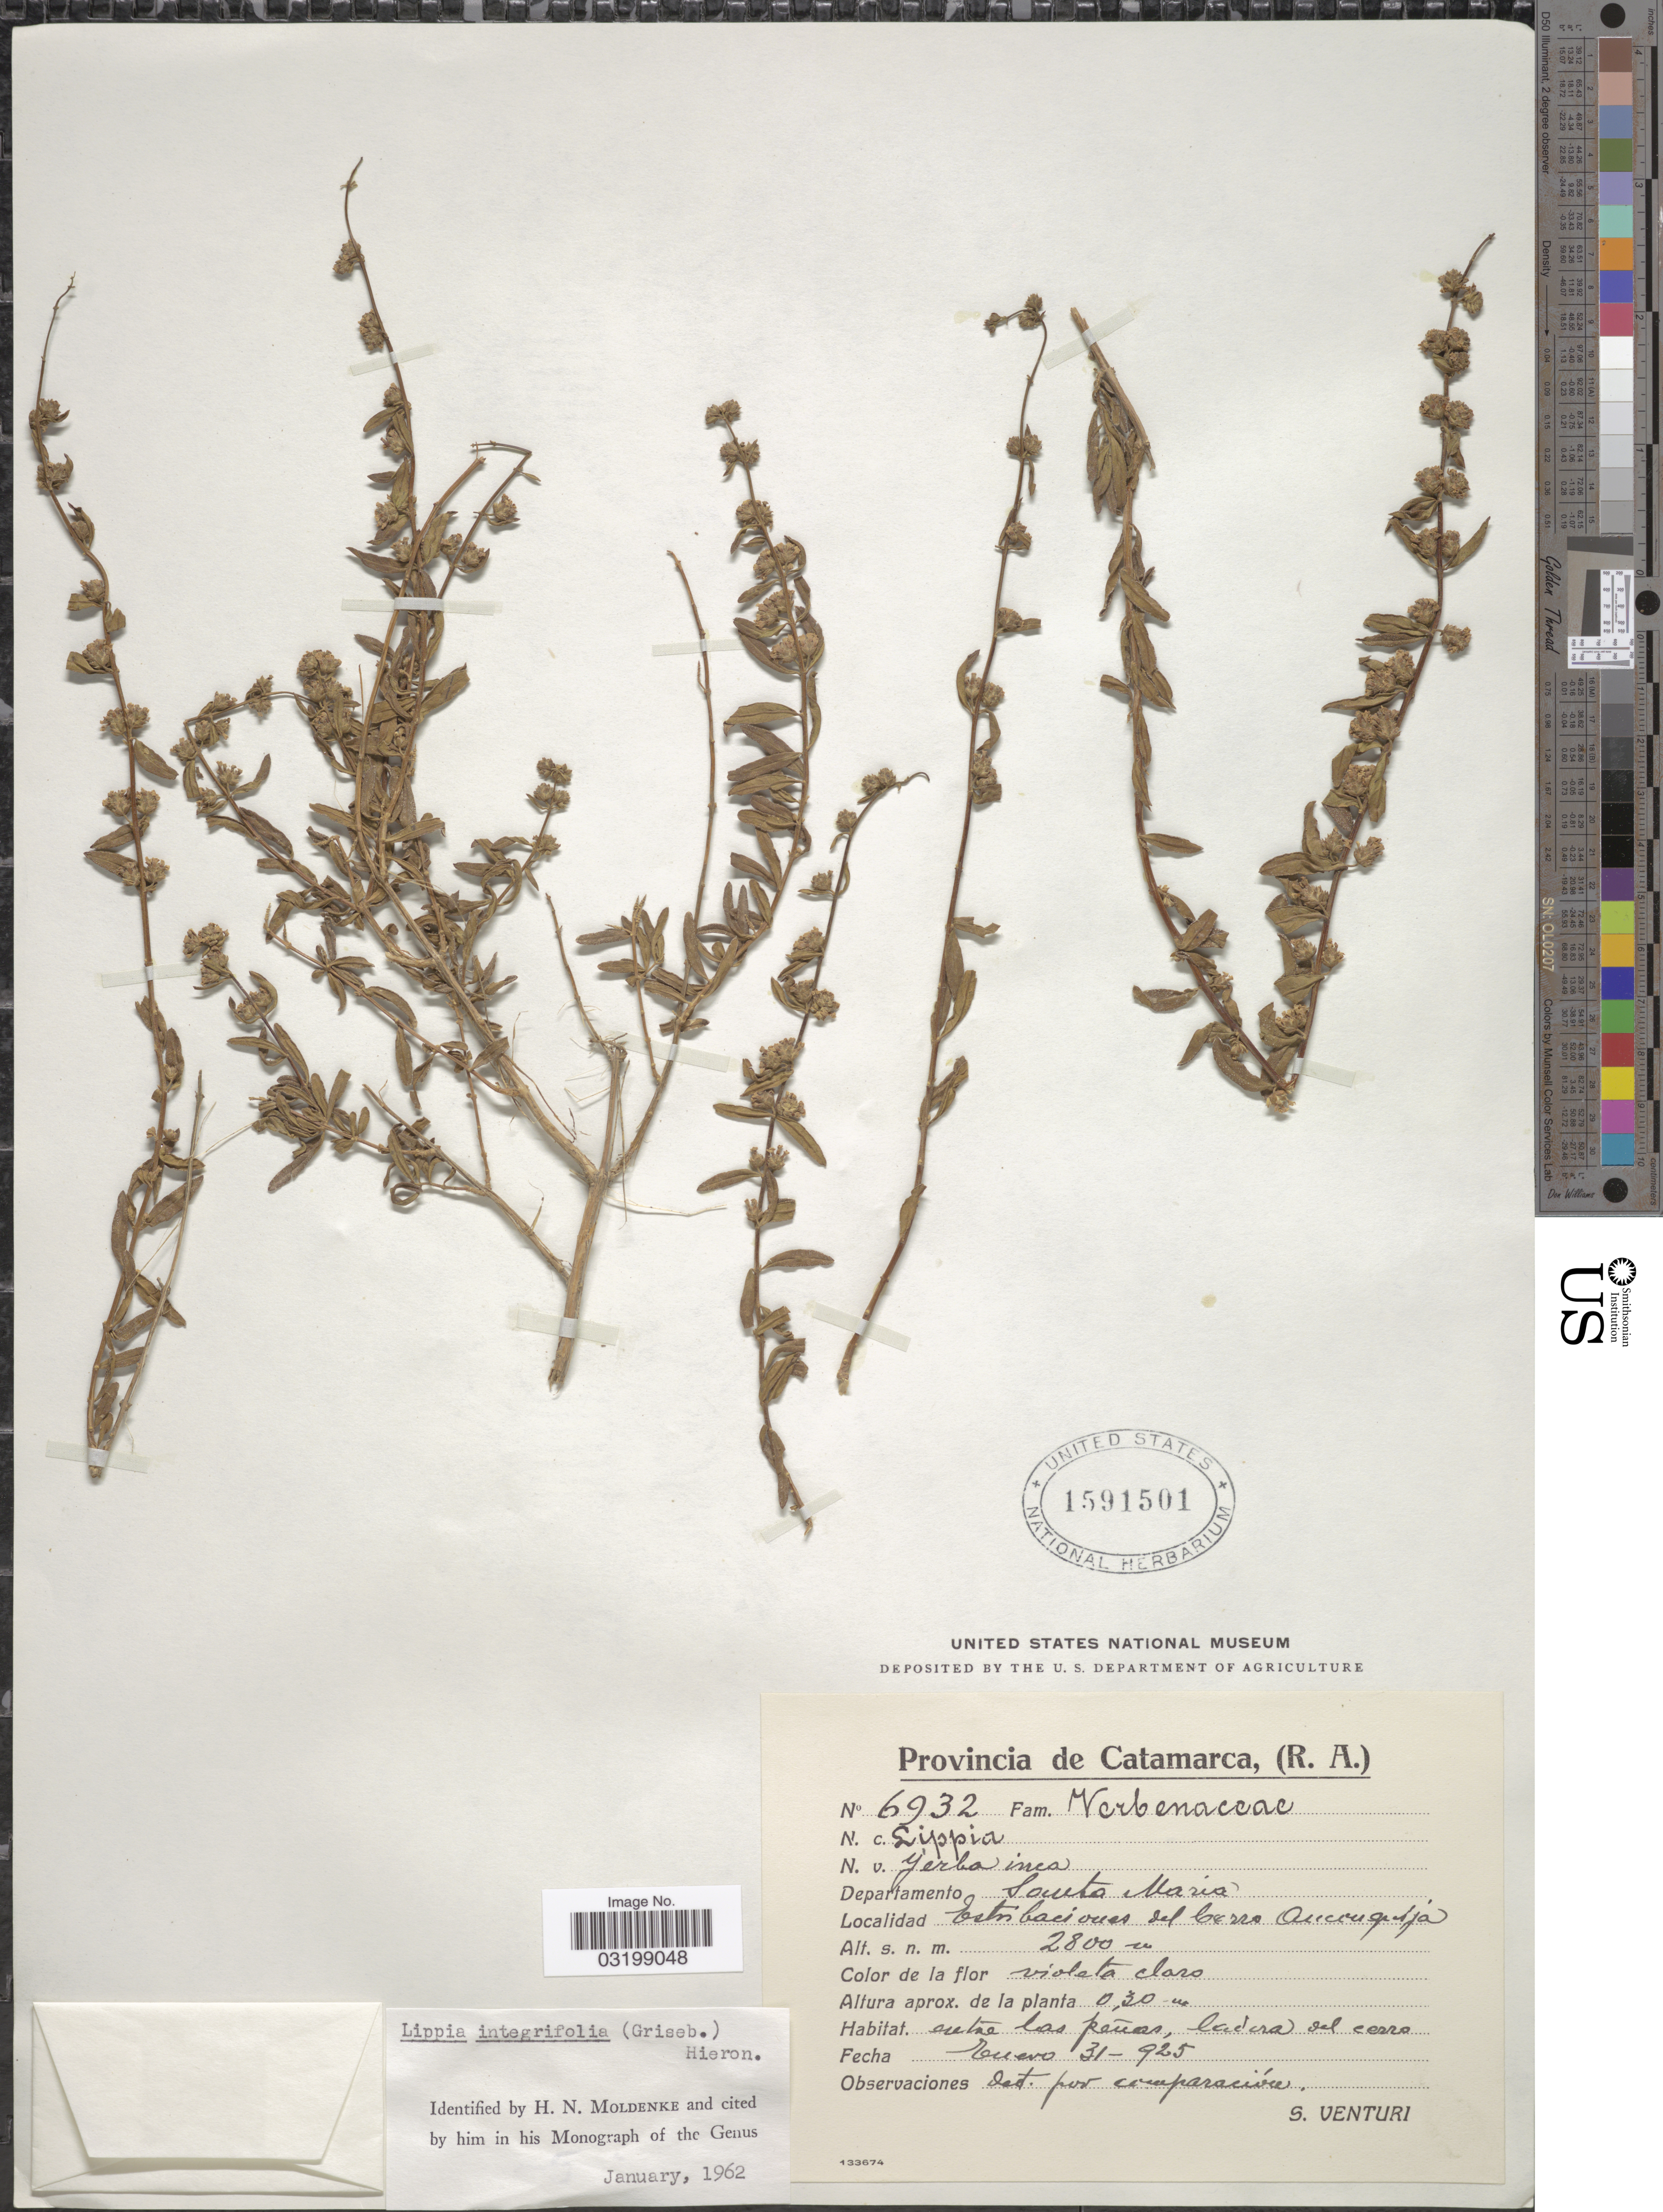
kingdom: Plantae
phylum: Tracheophyta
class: Magnoliopsida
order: Lamiales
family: Verbenaceae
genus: Lippia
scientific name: Lippia integrifolia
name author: (Griseb.) Hieron.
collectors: S. Venturi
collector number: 6932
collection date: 1925-01-31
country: Argentina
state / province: Catamarca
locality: Departamento Santa Maria. Estribaciones del Cerro Anconquija.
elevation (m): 2800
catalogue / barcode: US 1591501